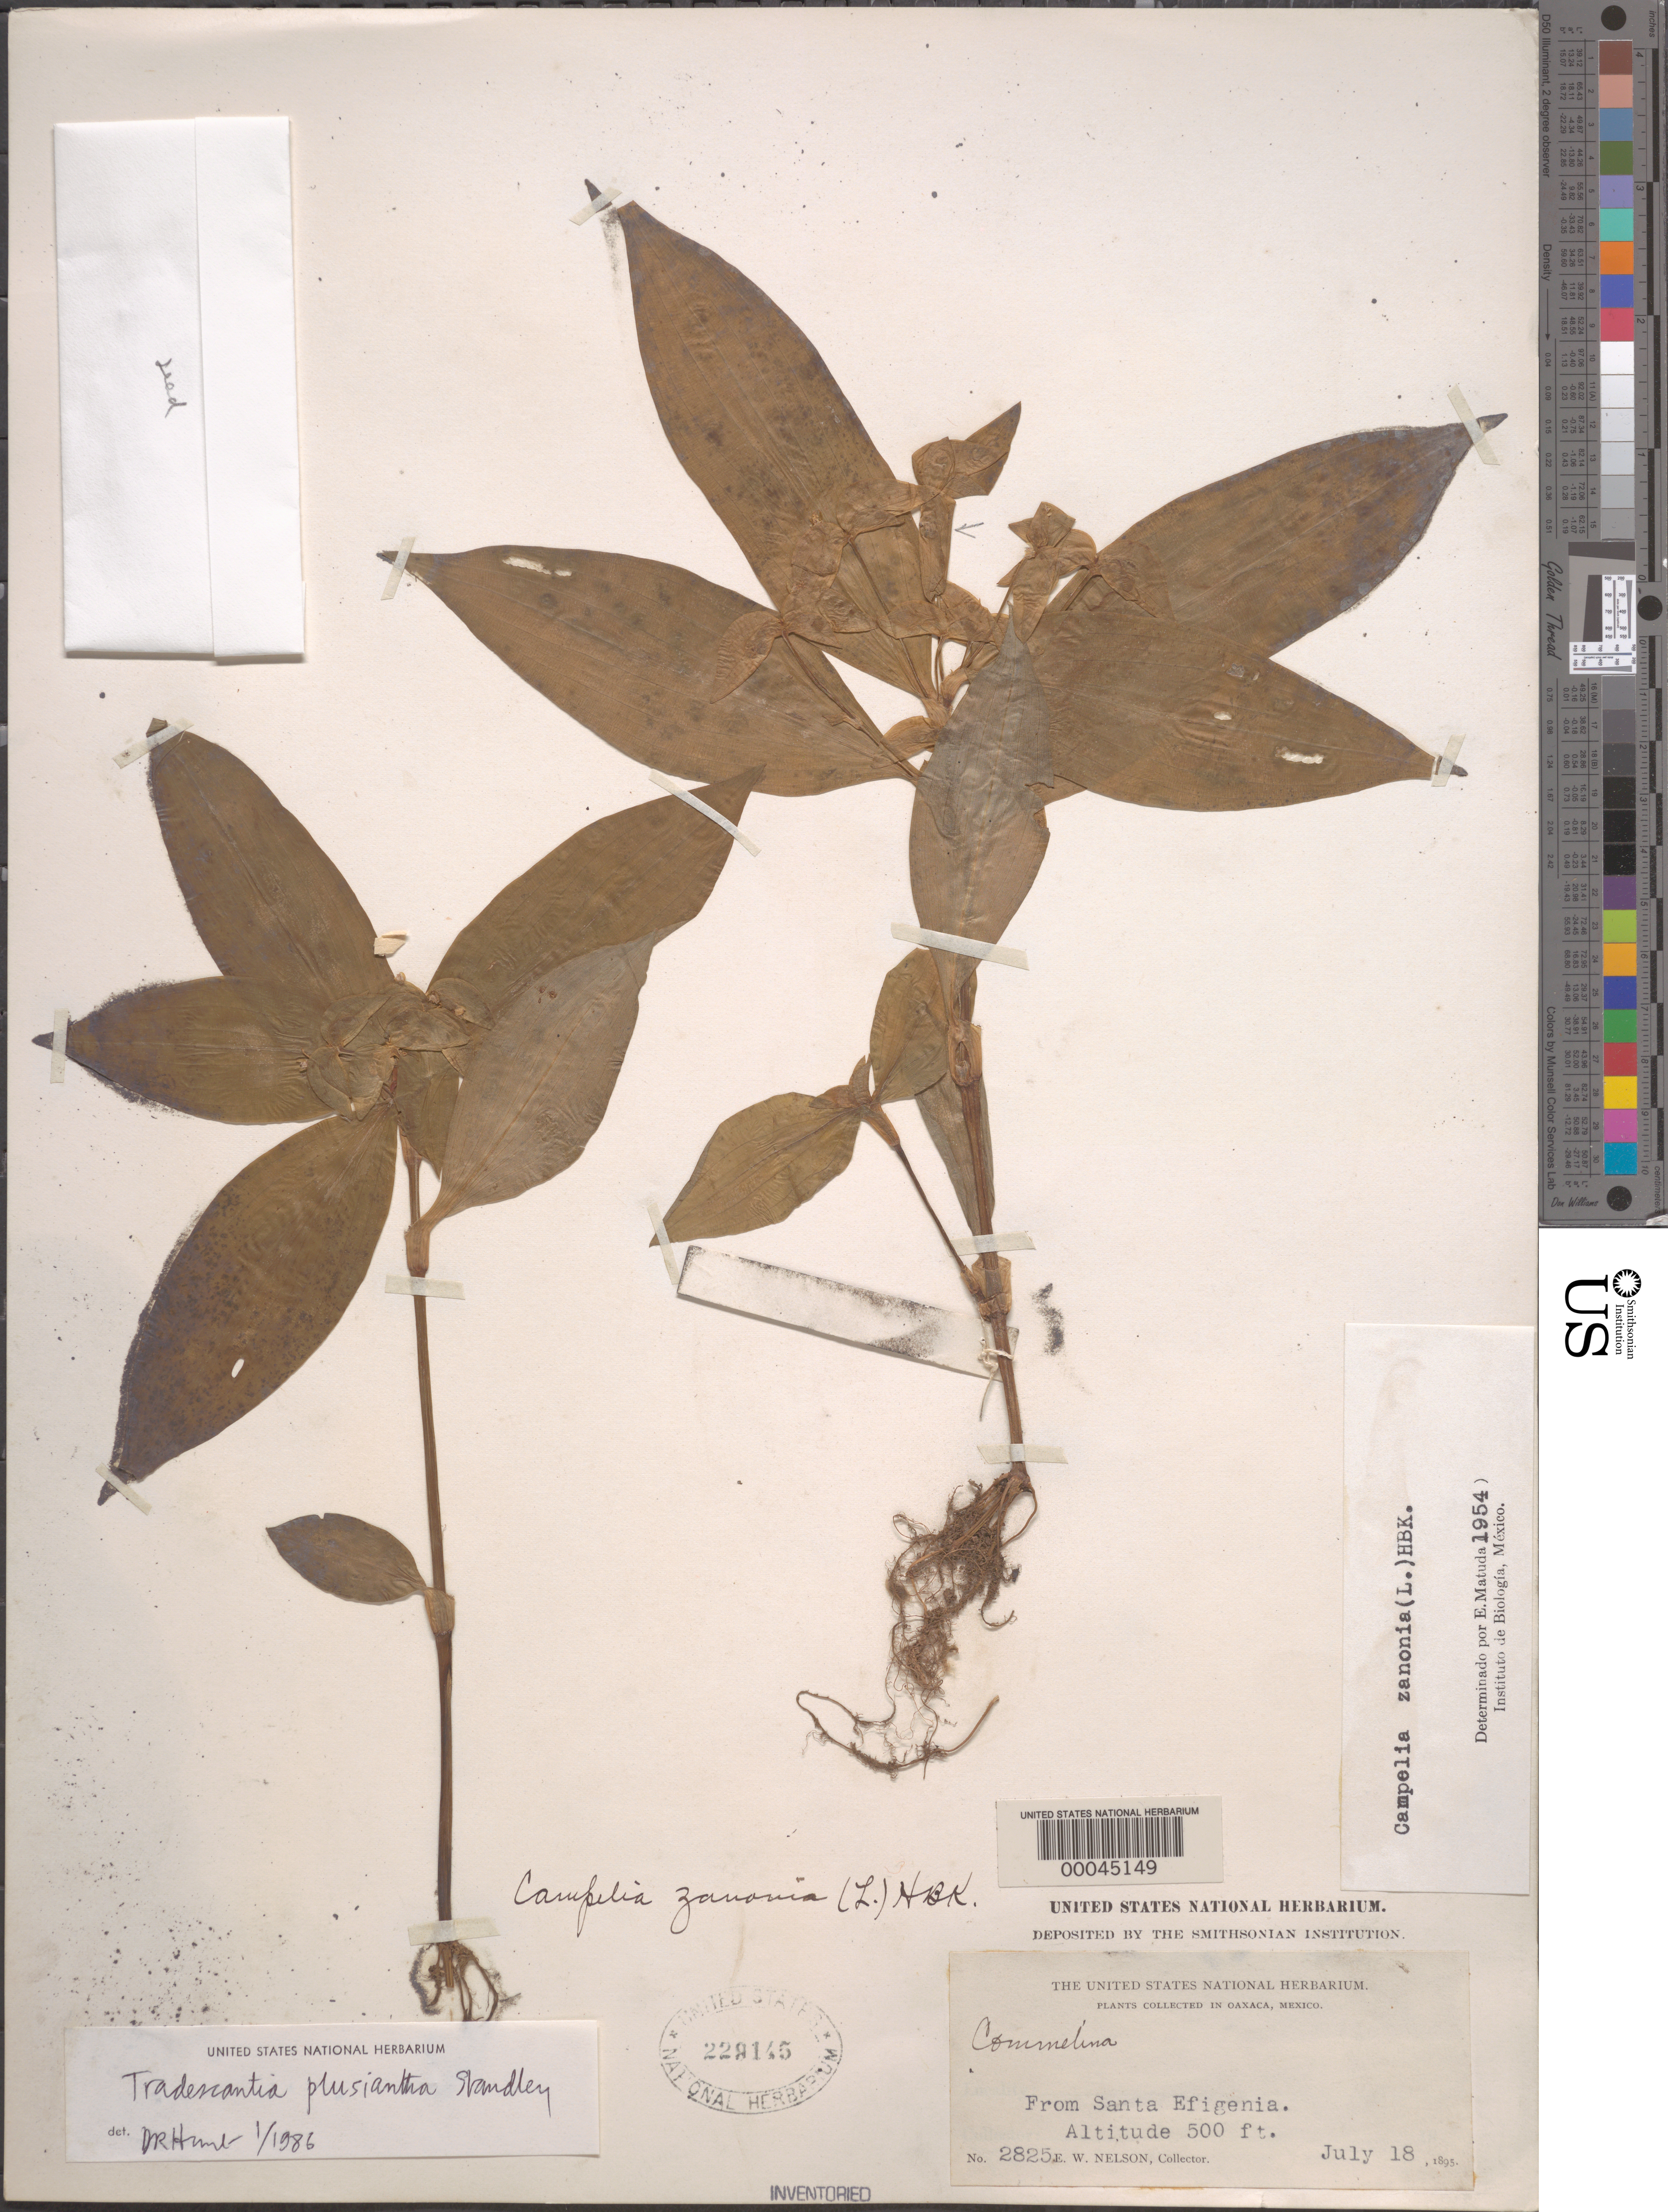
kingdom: Plantae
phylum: Tracheophyta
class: Liliopsida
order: Commelinales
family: Commelinaceae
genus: Tradescantia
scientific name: Tradescantia plusiantha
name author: Standl.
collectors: E. W. Nelson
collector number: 2825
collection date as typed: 18 Jul 1895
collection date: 1895-07-18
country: Mexico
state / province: Oaxaca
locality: Santa efigenia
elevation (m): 153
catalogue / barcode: US 229145